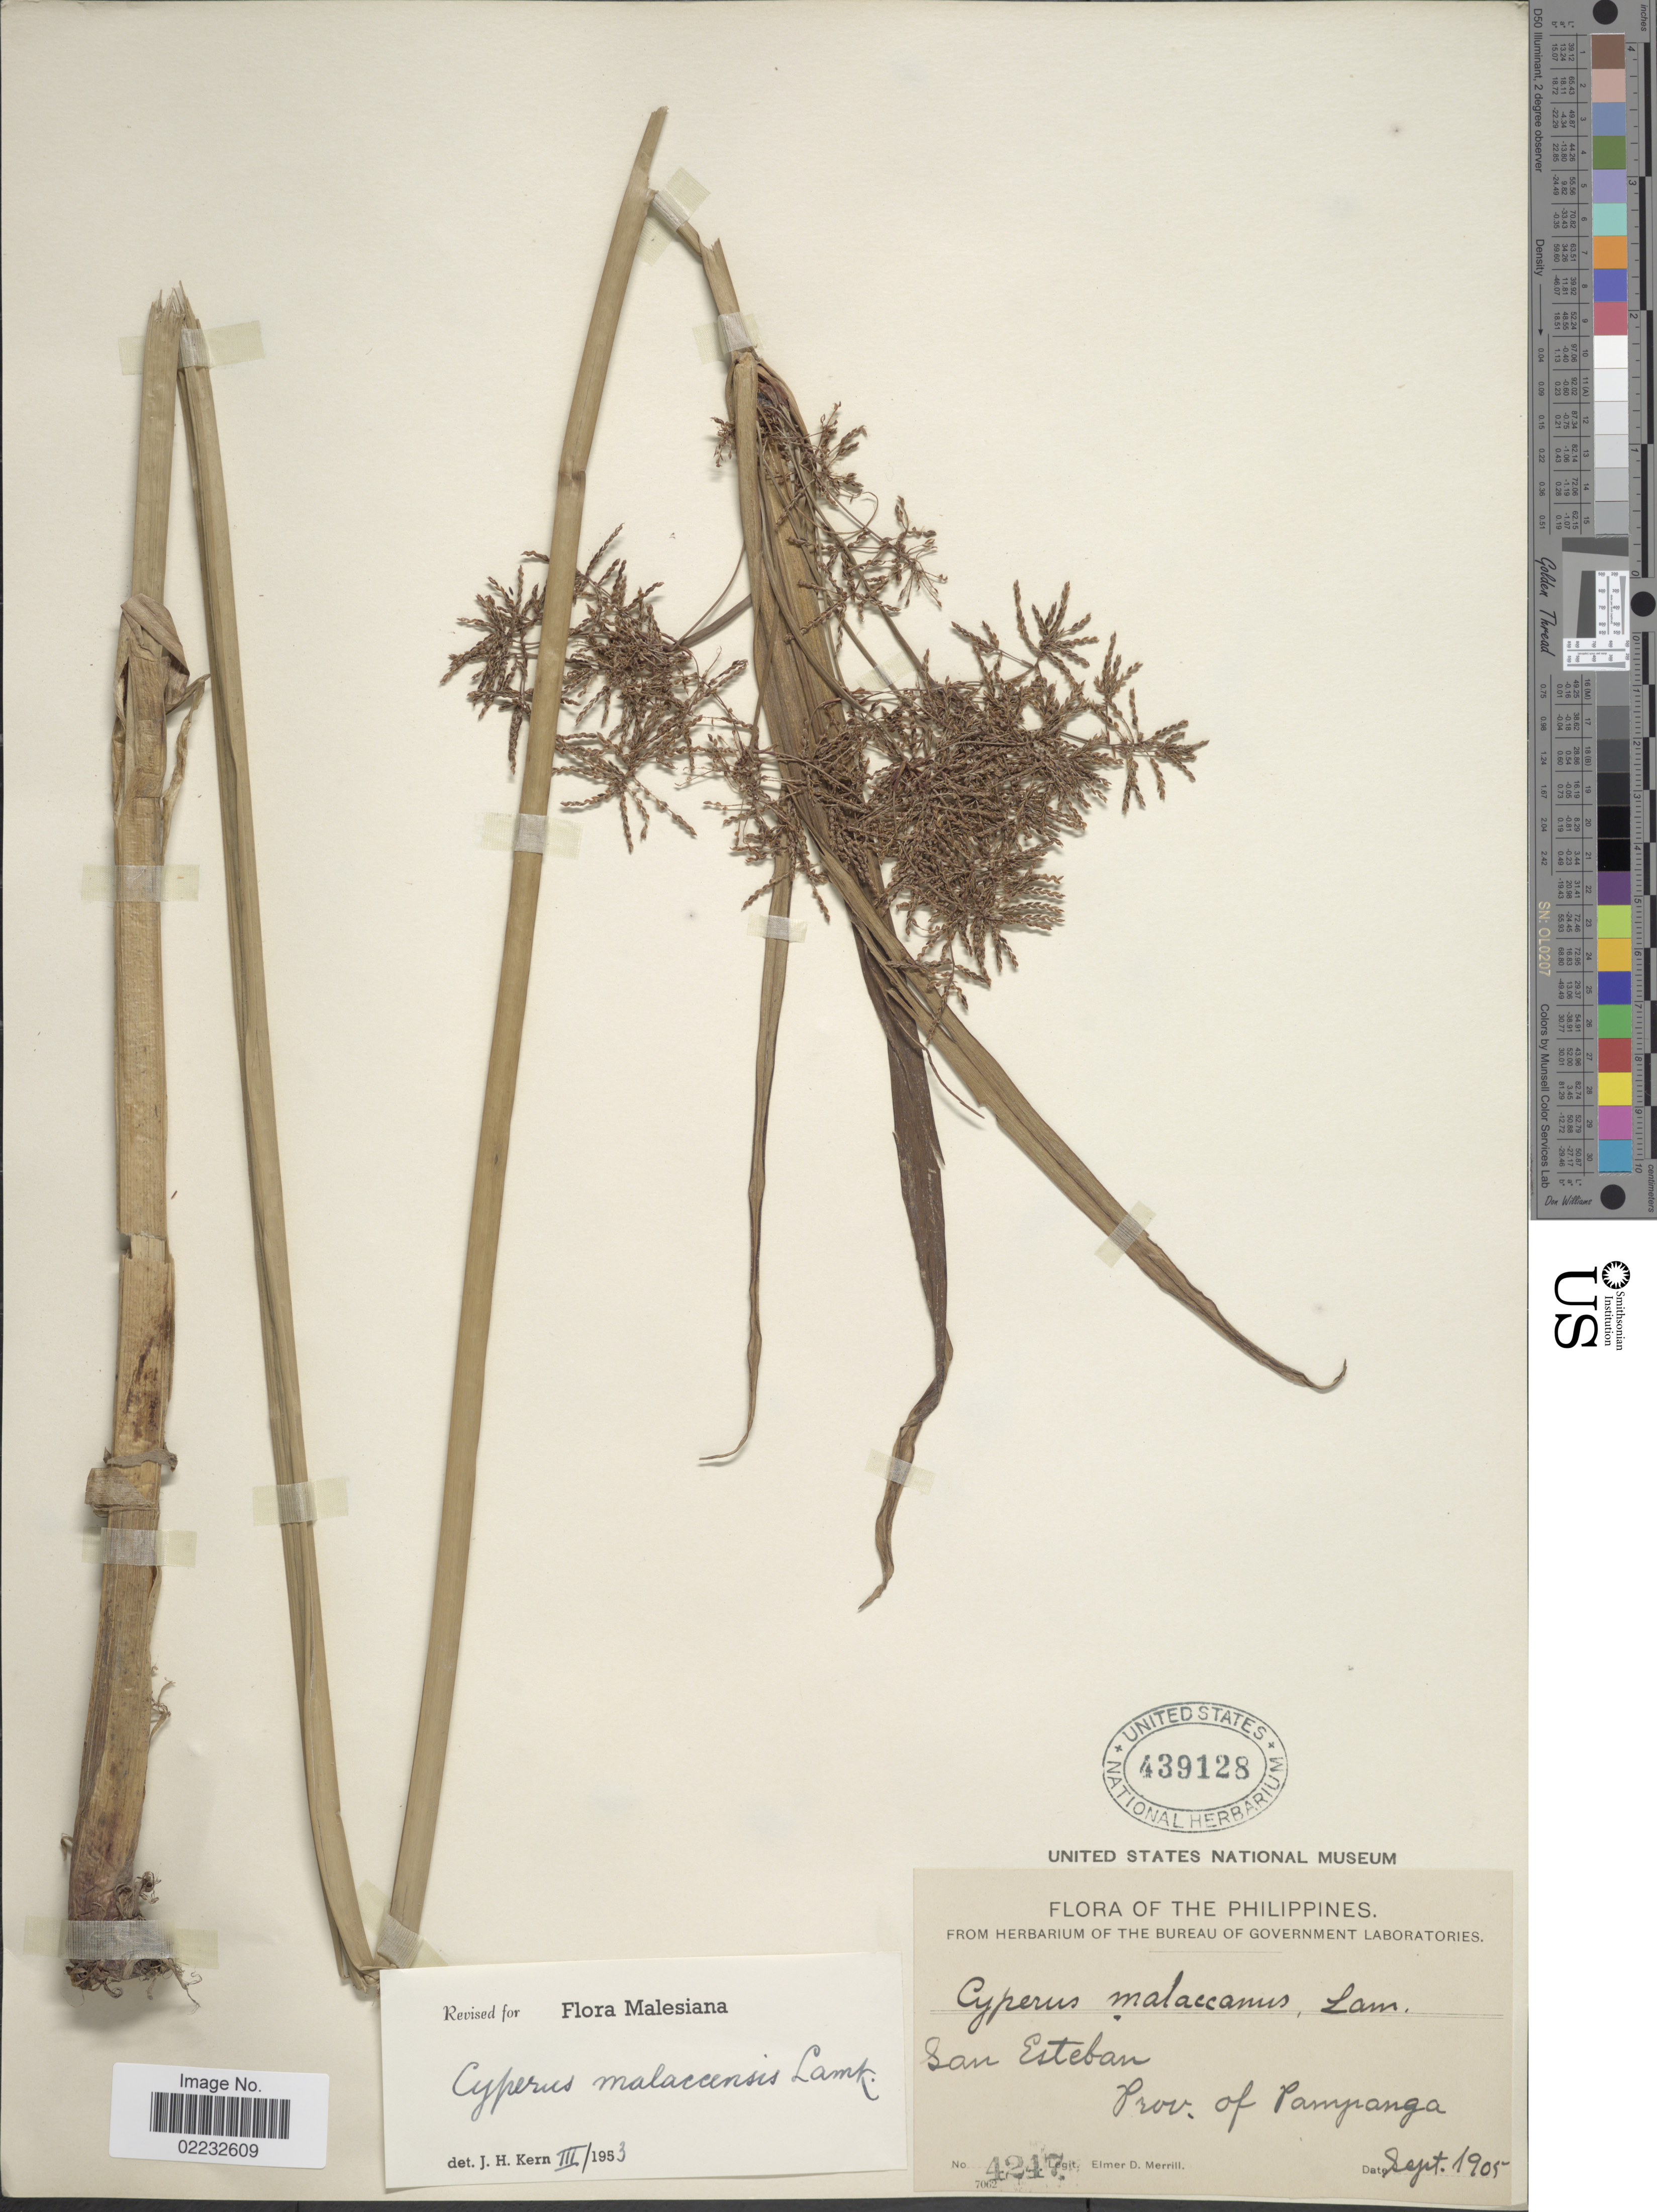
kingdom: Plantae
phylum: Tracheophyta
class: Liliopsida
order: Poales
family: Cyperaceae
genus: Cyperus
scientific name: Cyperus malaccensis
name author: Lam.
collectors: E. D. Merrill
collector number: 4247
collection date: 1905-09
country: Philippines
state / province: Central Luzon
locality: San Esteban. Prov. of Pampanga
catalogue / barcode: US 439128